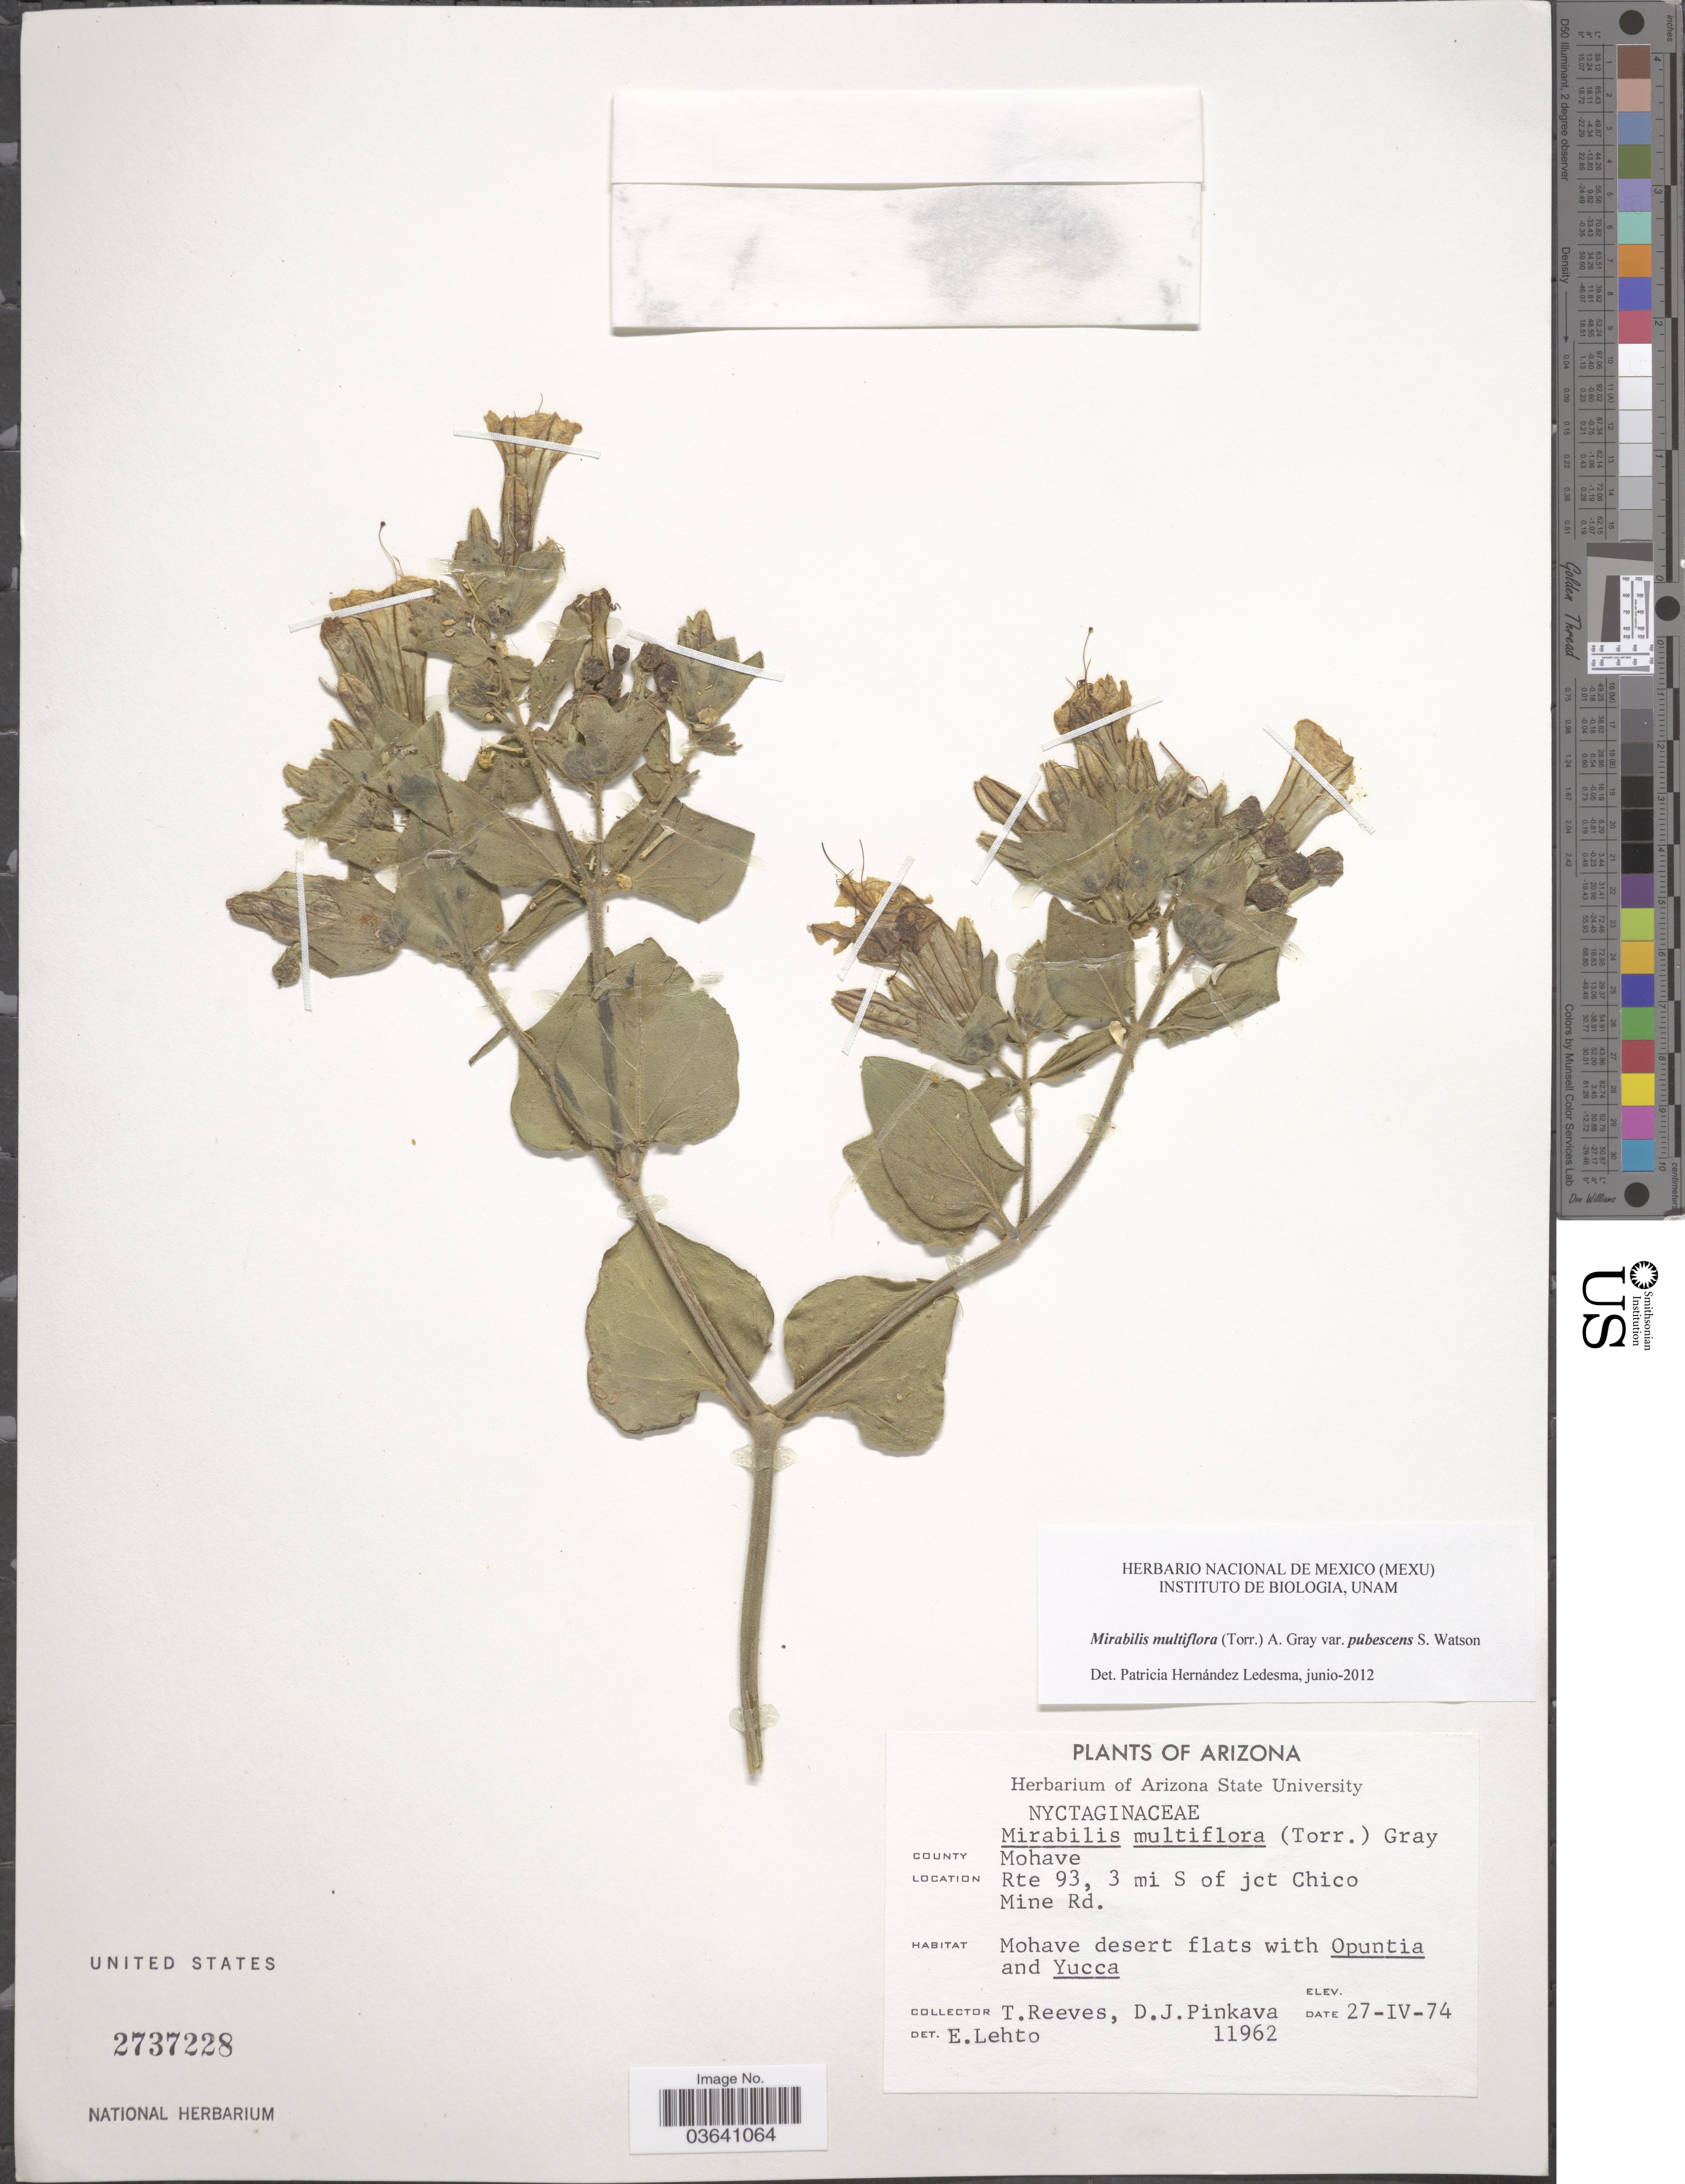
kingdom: Plantae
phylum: Tracheophyta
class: Magnoliopsida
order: Caryophyllales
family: Nyctaginaceae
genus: Mirabilis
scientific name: Mirabilis multiflora var. pubescens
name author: (Torr.) A. Gray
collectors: T. Reeves & D. J. Pinkava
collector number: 11962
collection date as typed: Transcribed d/m/y: 27/4/74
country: United States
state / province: Arizona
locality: County Mohave. Rte 93, 3 mi S of jct Chico Mine Rd.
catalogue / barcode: US 2737228